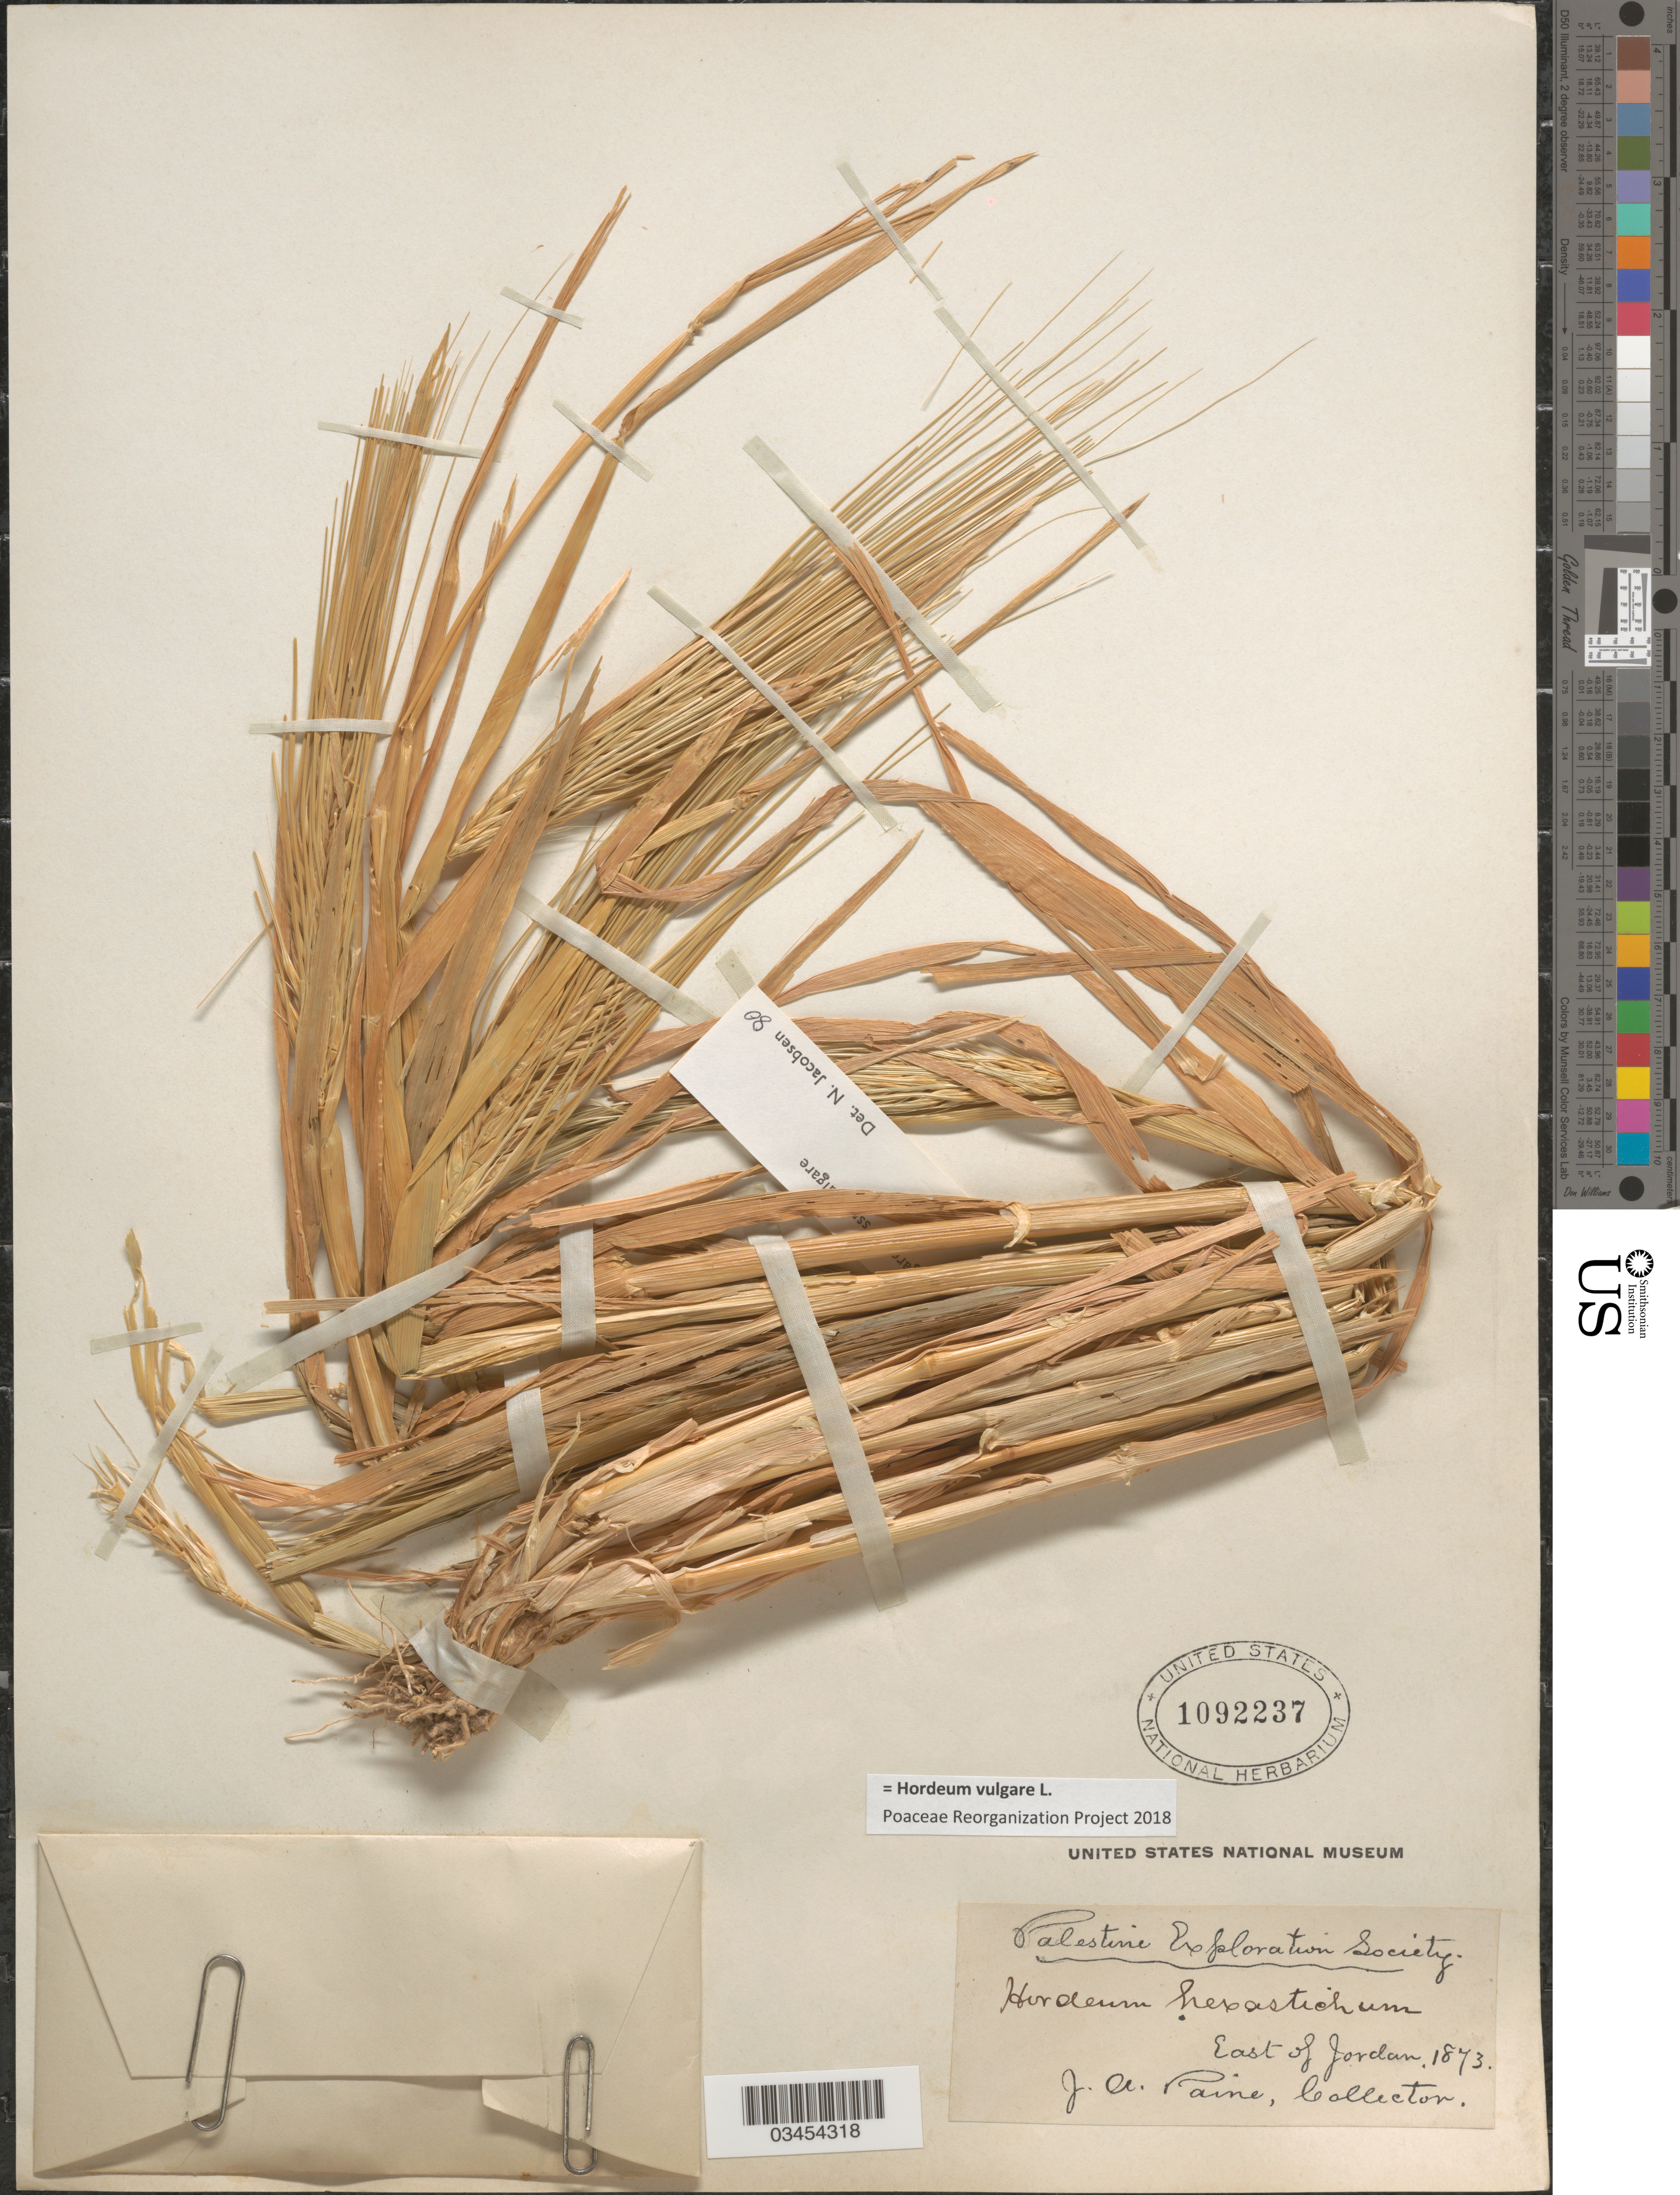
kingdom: Plantae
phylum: Tracheophyta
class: Liliopsida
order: Poales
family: Poaceae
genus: Hordeum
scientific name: Hordeum vulgare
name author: L.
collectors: J. A. Paine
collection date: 1873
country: Jordan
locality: East of Jordan.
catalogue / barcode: US 1092237